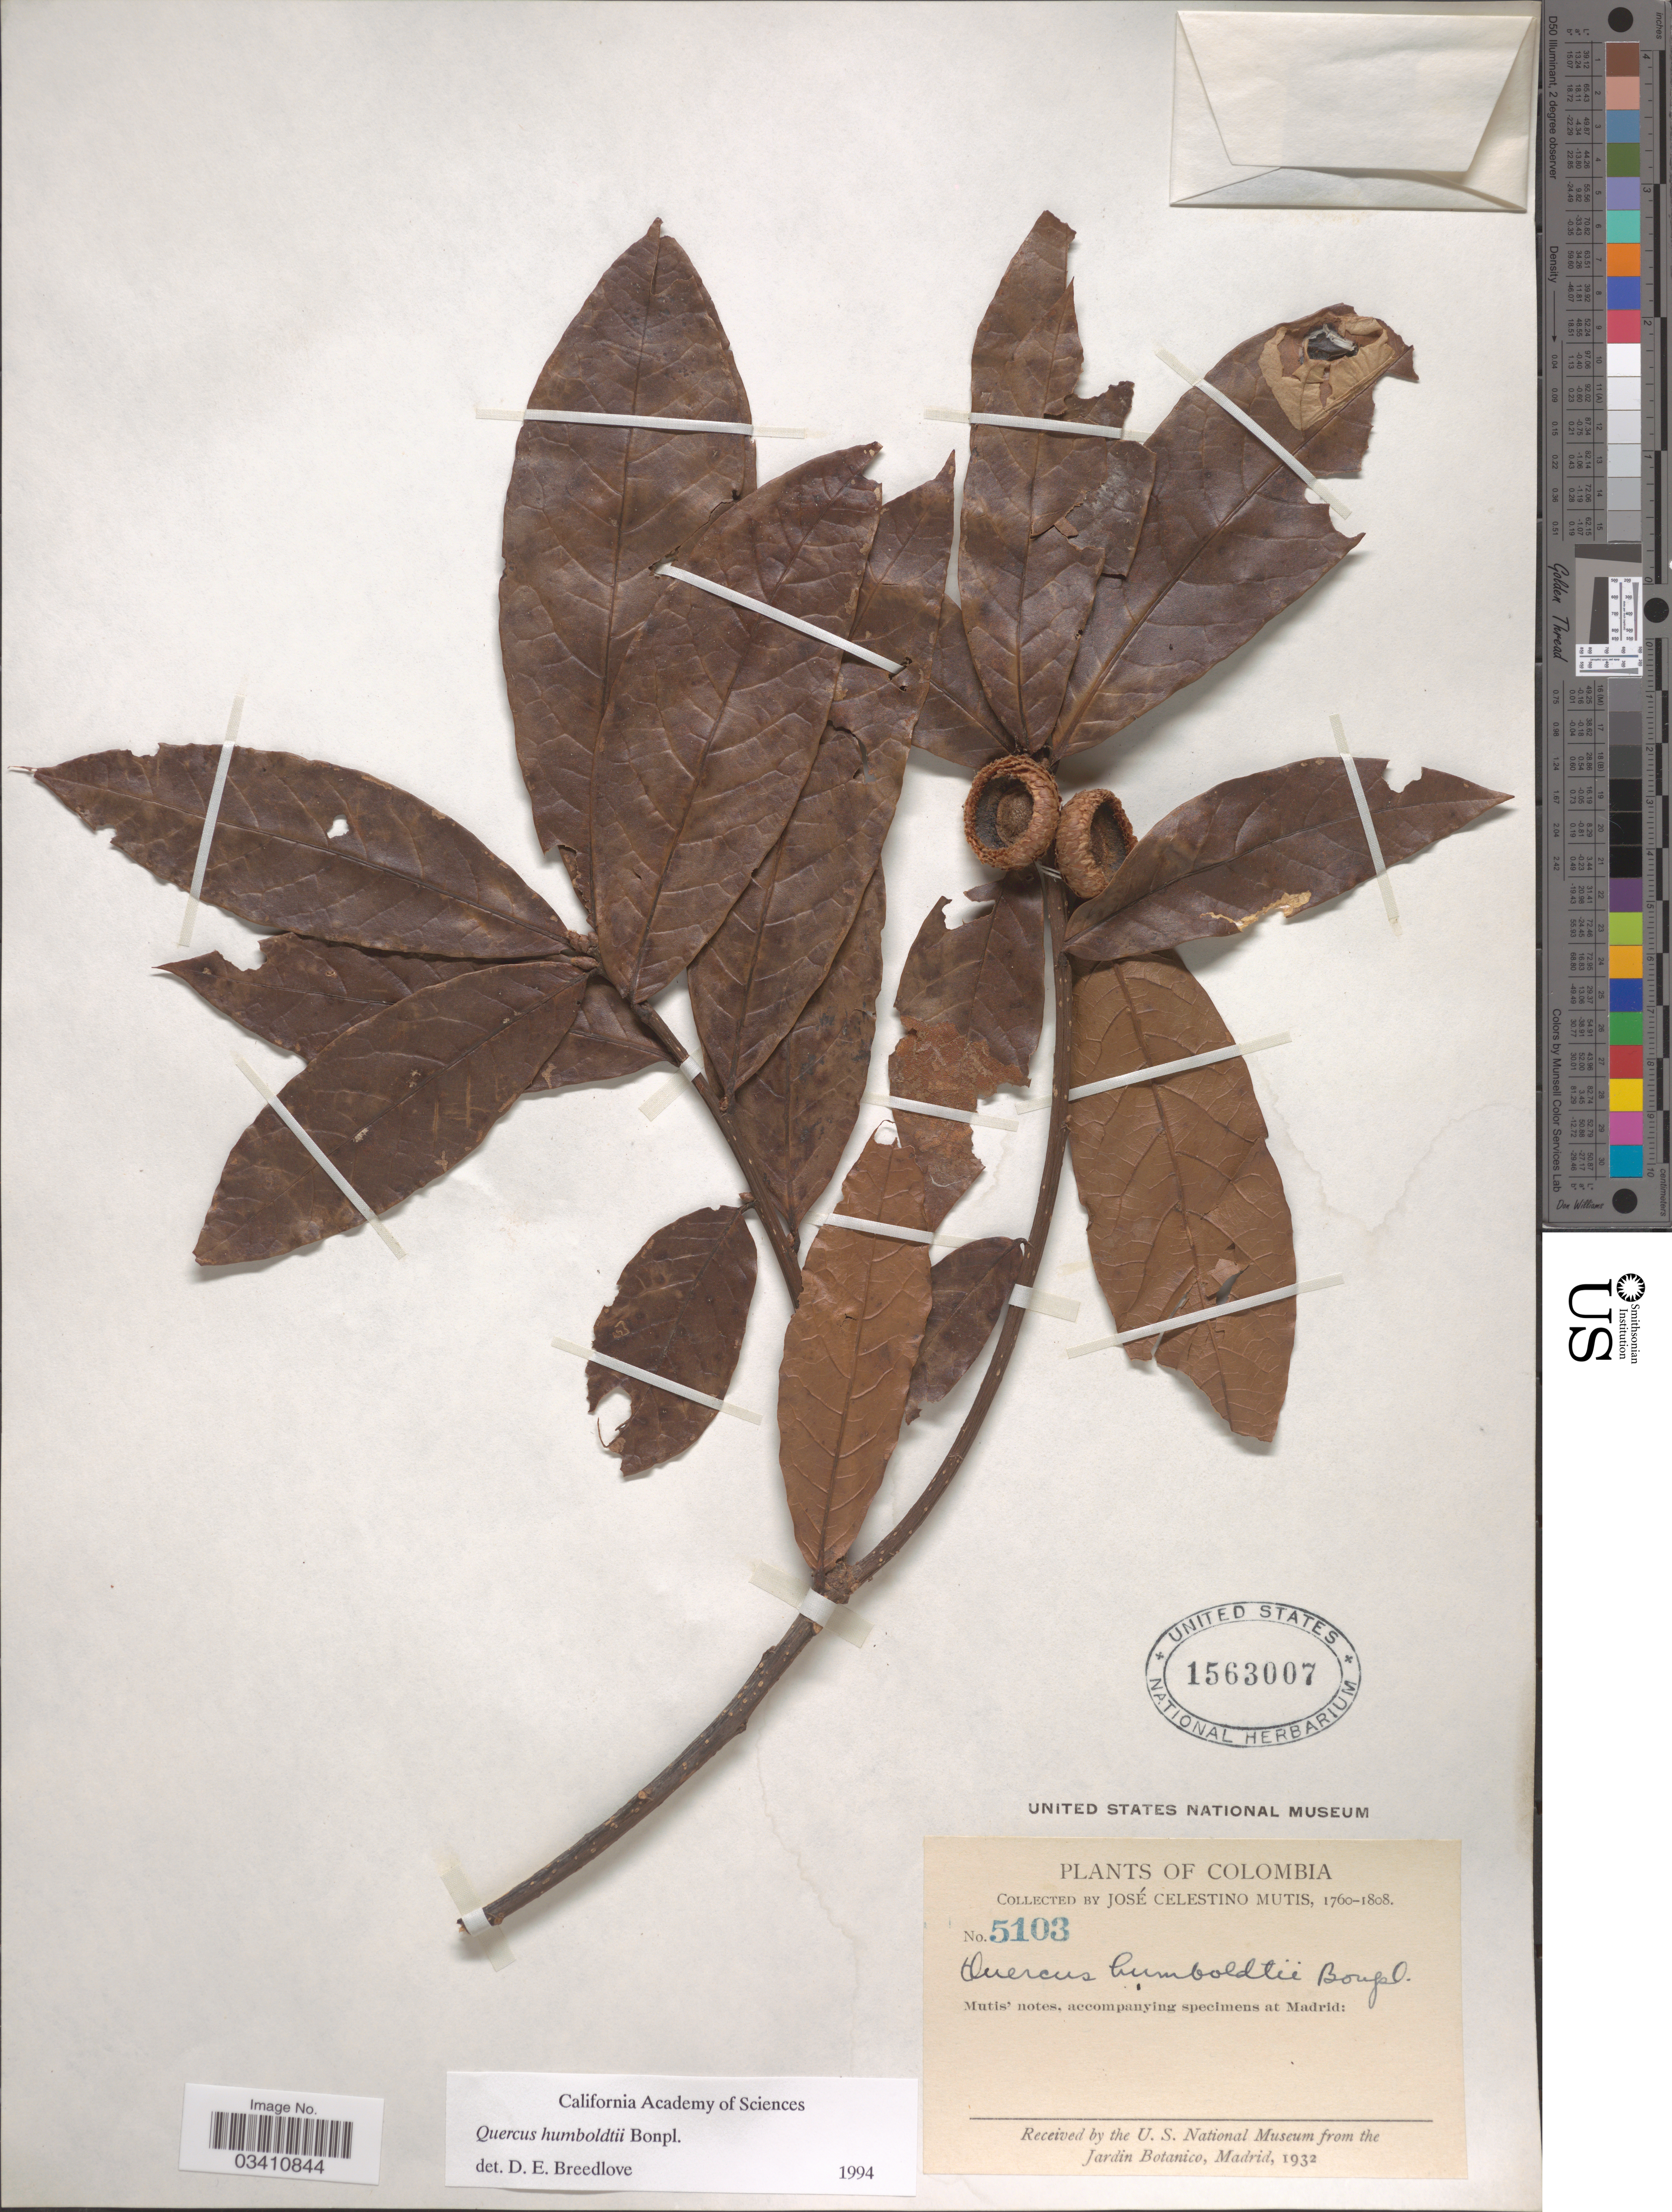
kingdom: Plantae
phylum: Tracheophyta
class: Magnoliopsida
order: Fagales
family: Fagaceae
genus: Quercus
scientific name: Quercus humboldtii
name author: Bonpl.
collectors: J. C. B. Mutis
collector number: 5103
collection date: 1760/1808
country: Colombia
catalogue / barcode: US 1563007